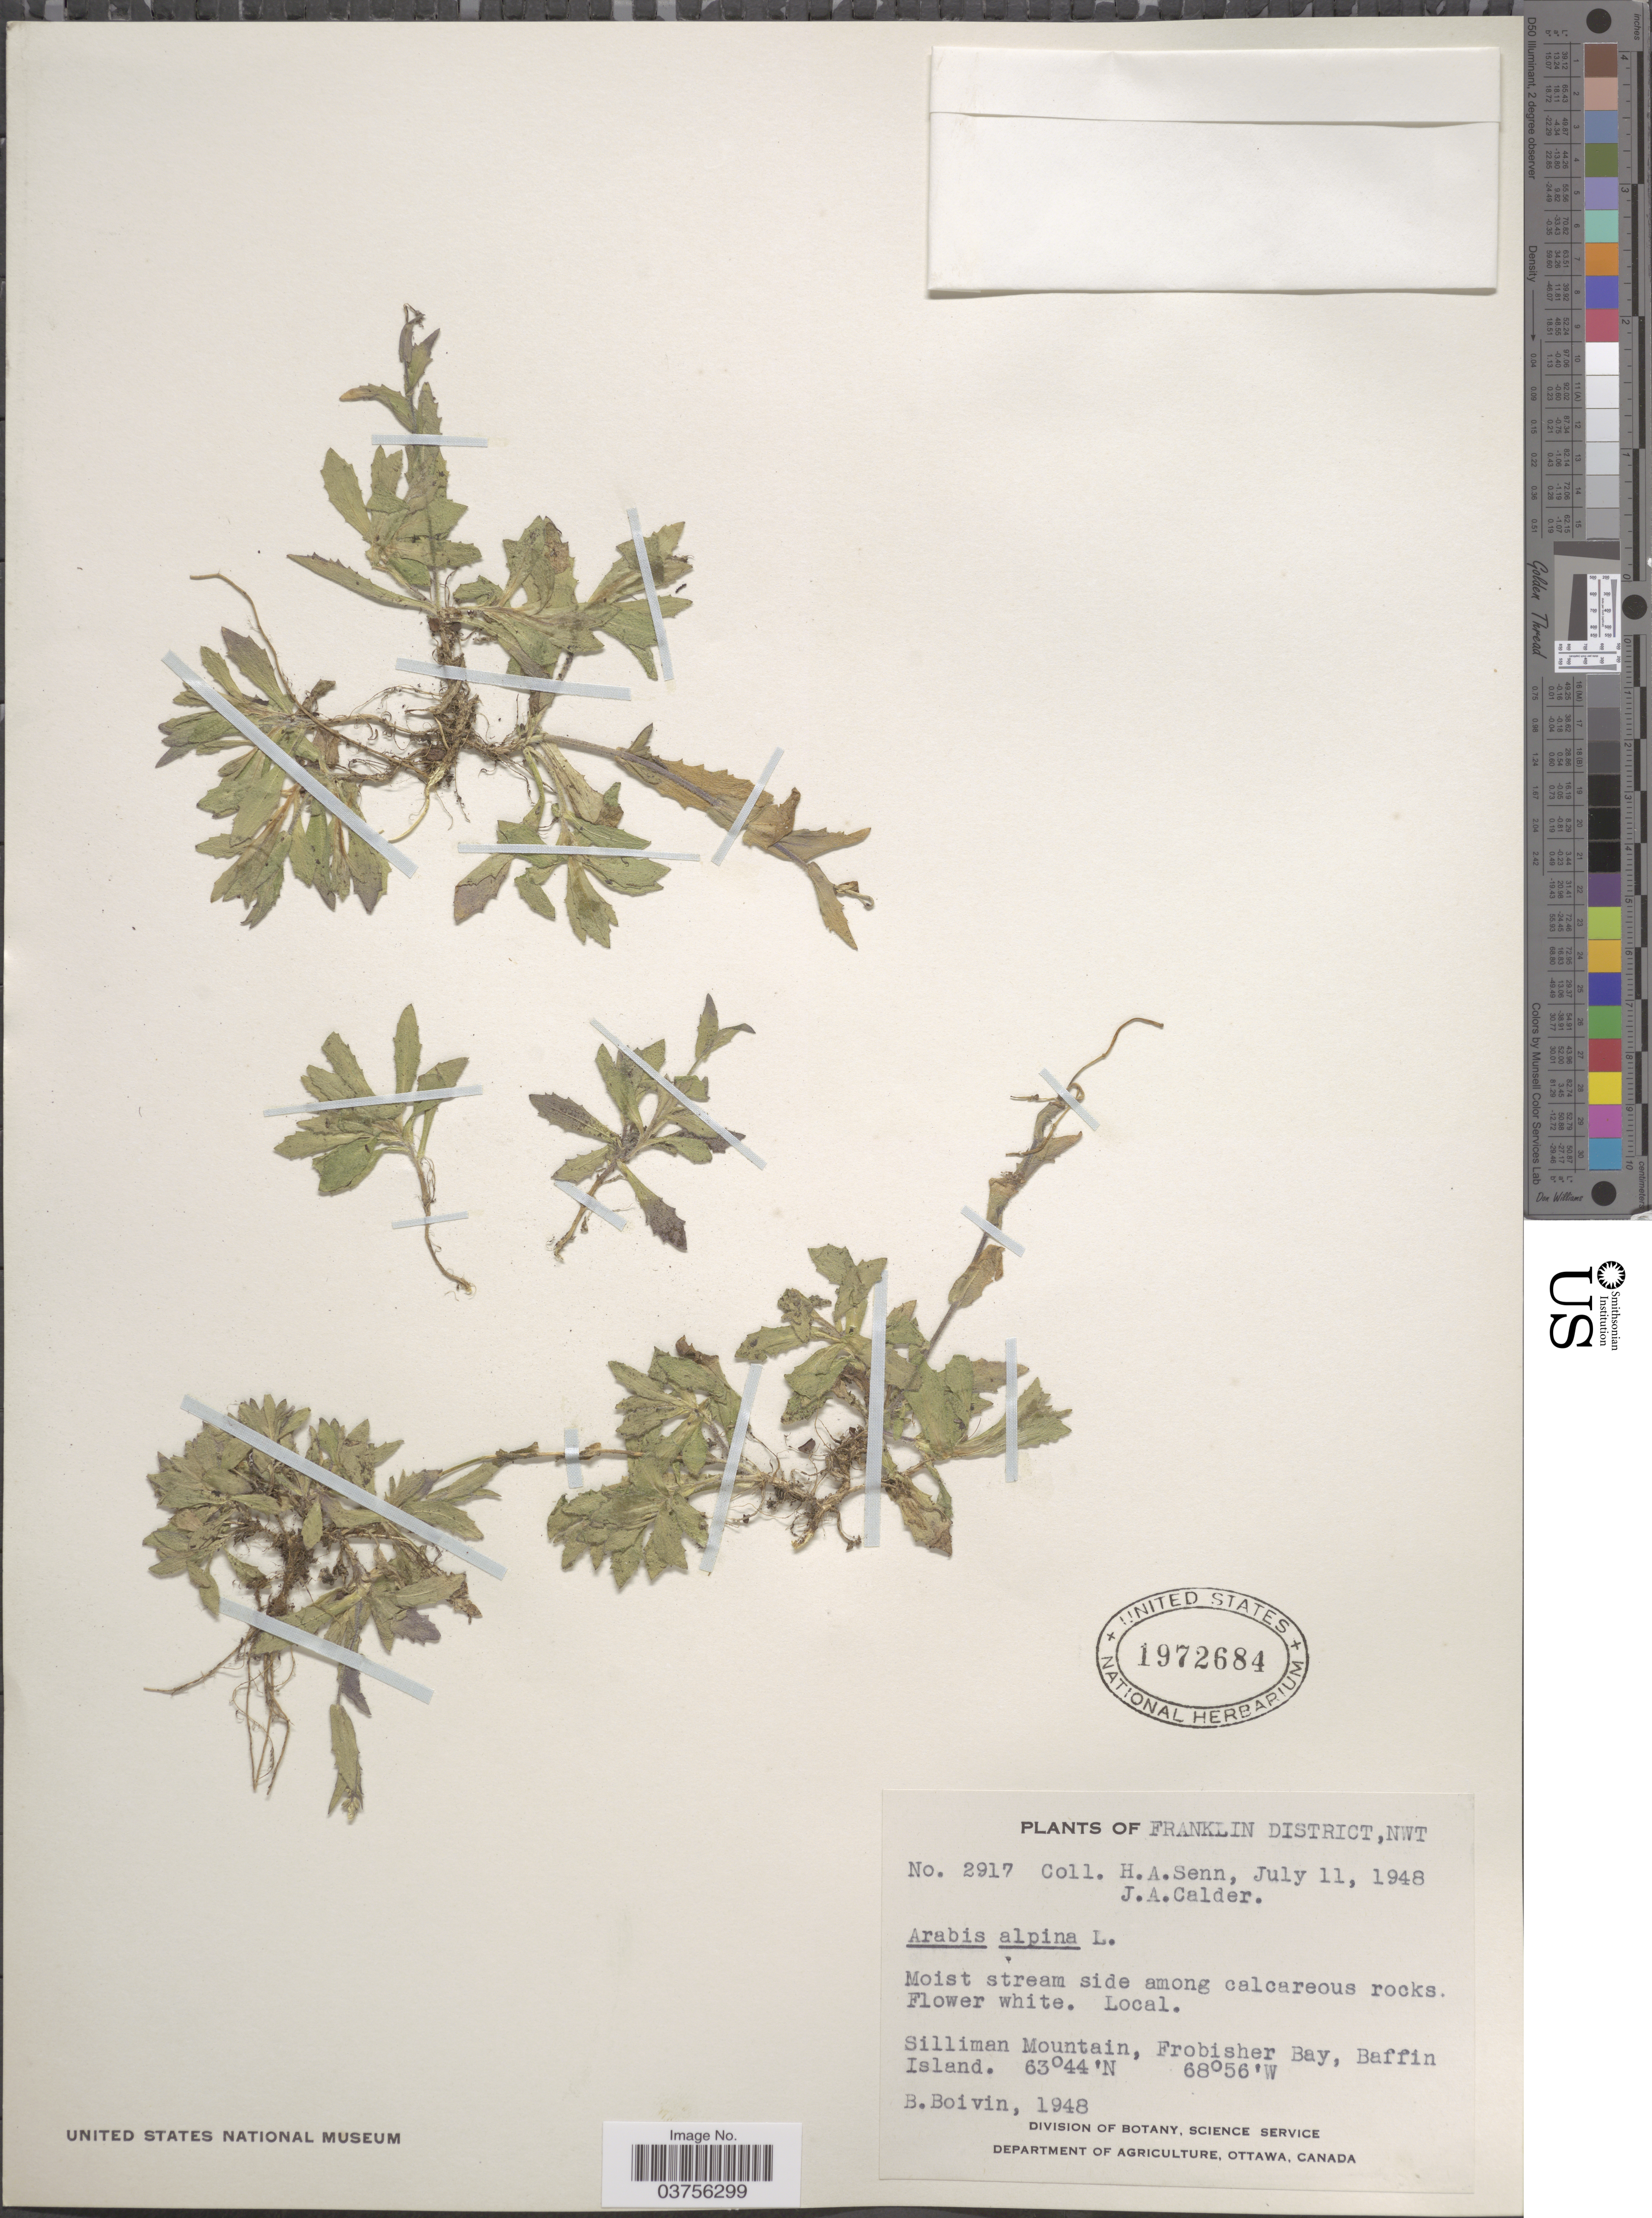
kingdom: Plantae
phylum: Tracheophyta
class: Magnoliopsida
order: Brassicales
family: Brassicaceae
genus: Arabis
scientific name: Arabis alpina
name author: L.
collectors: H. Senn & J. A. Calder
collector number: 2917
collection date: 1948-07-11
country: Canada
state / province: Northwest Territories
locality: Franklin District. Silliman Mountain, Frobisher Bay, Baffin Island.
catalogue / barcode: US 1972684